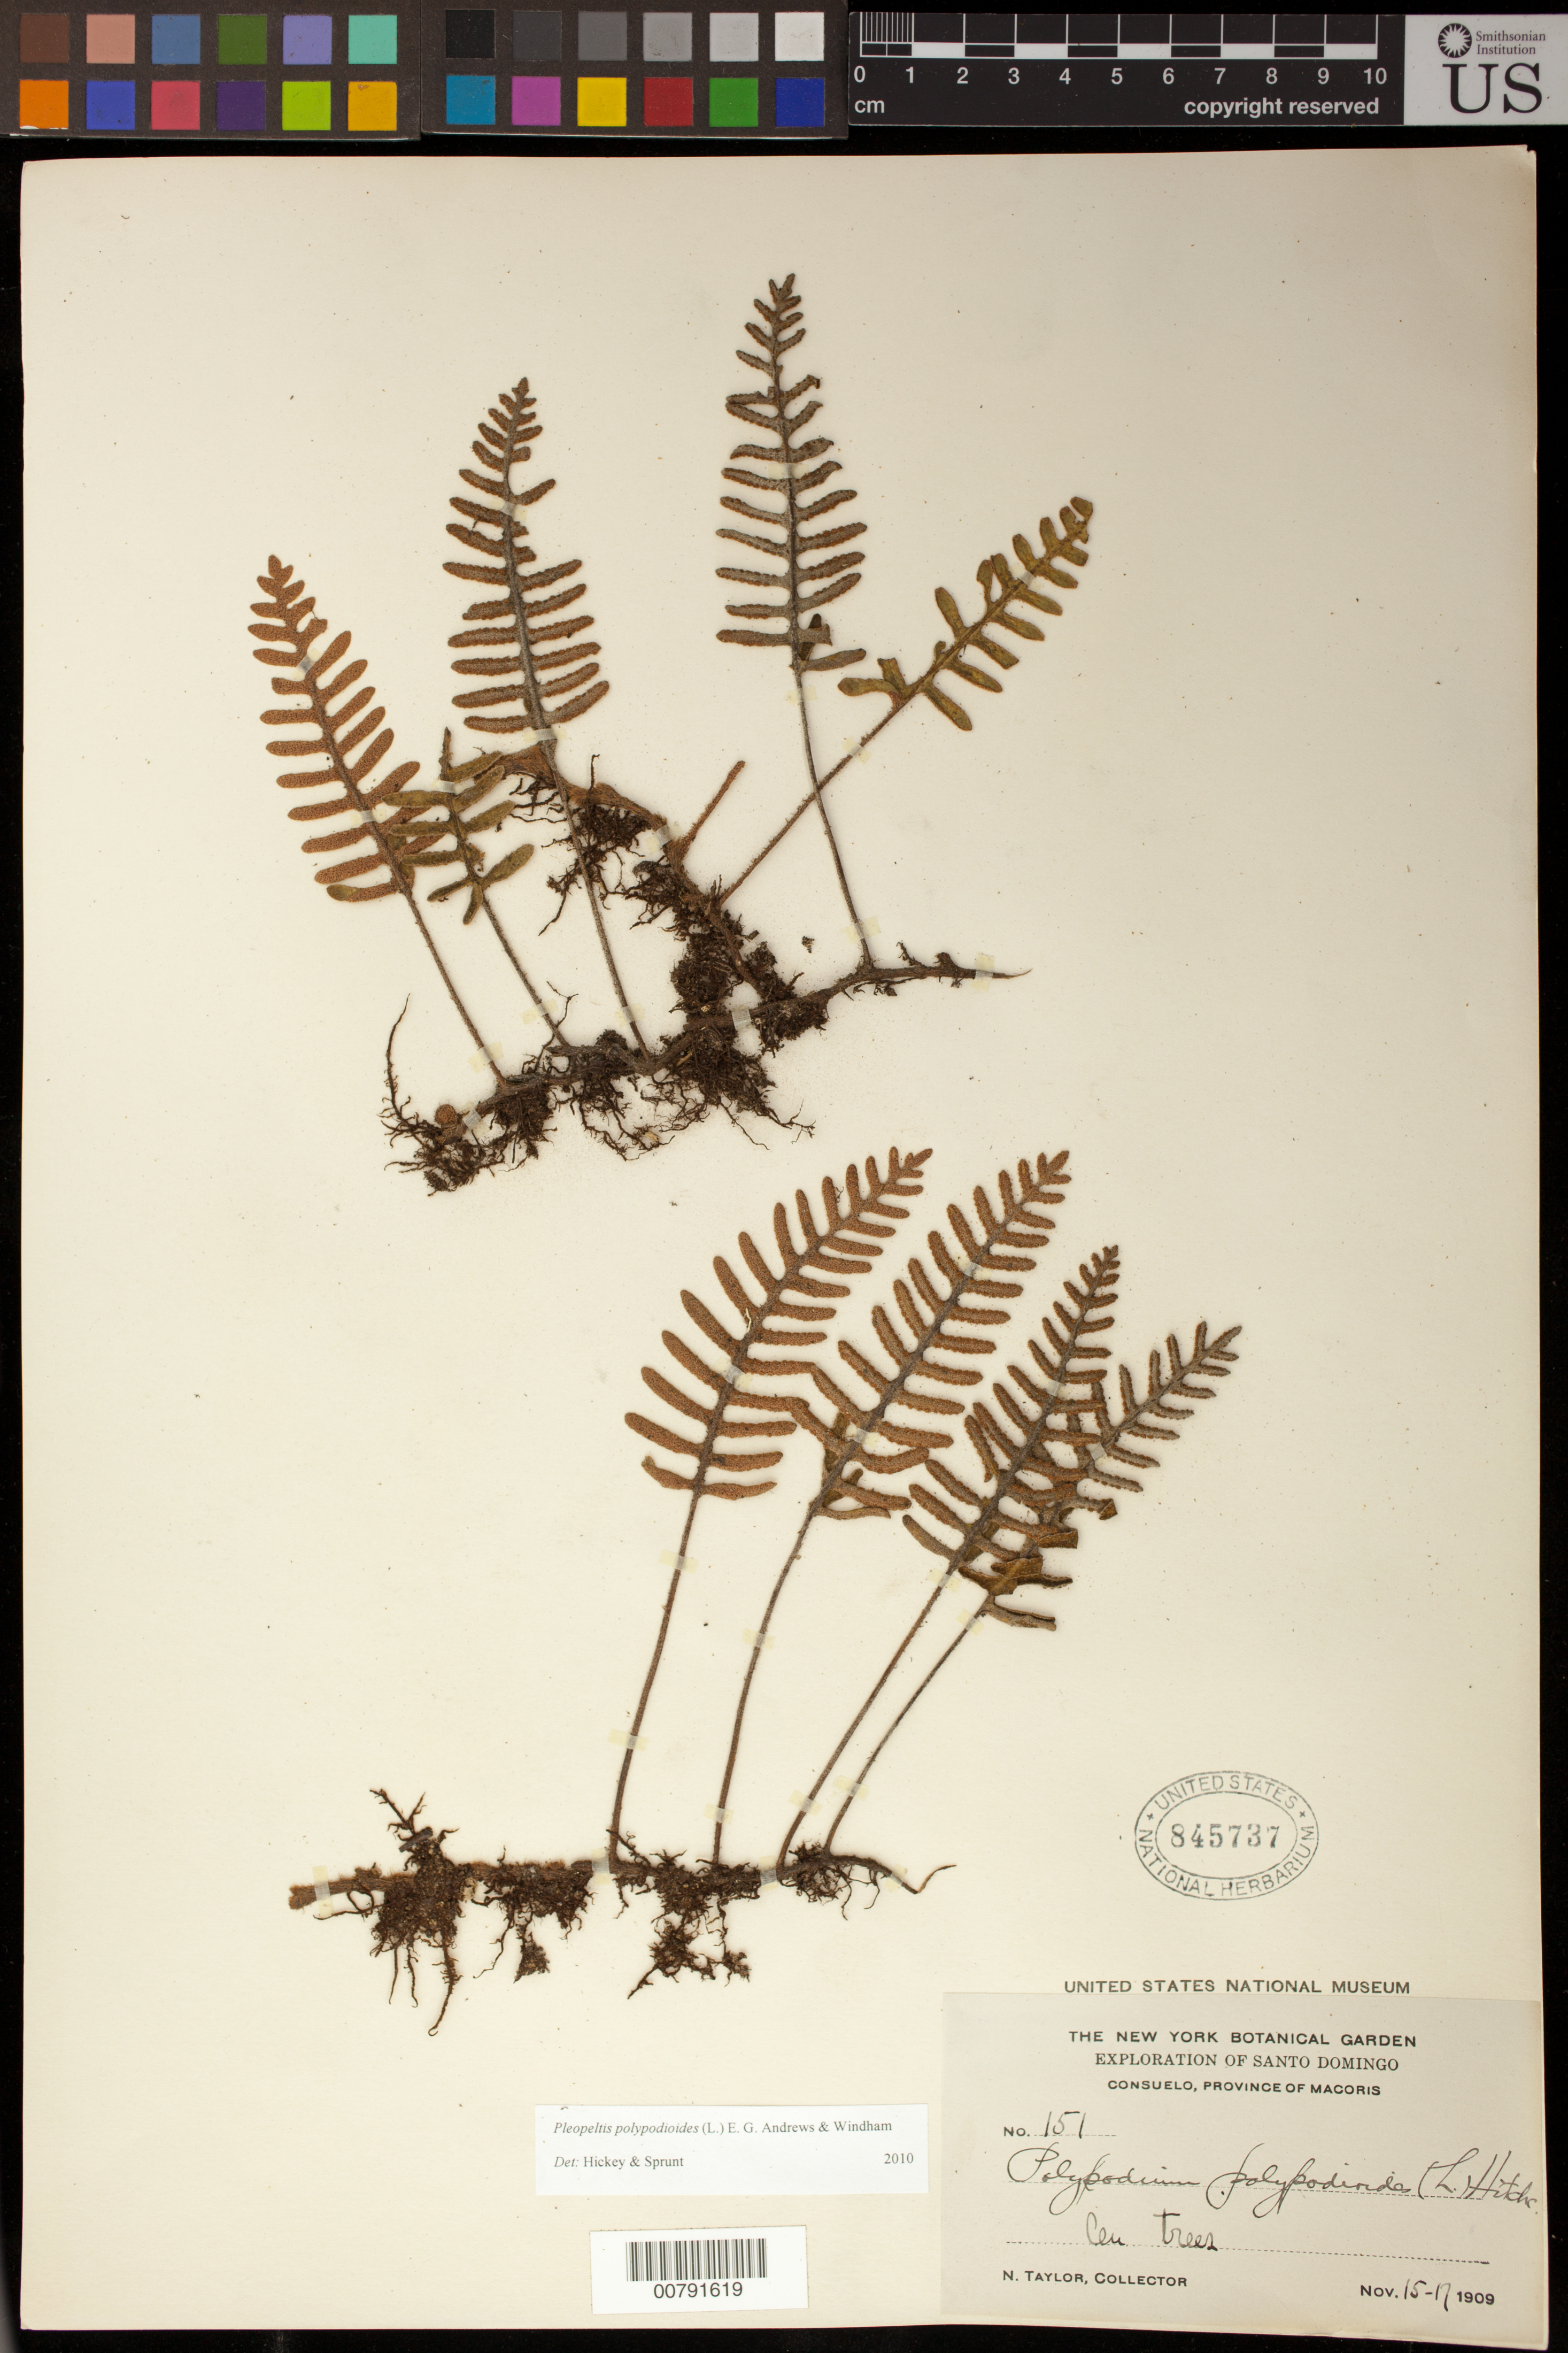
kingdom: Plantae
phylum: Tracheophyta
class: Polypodiopsida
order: Polypodiales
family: Polypodiaceae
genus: Pleopeltis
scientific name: Pleopeltis polypodioides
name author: (L.) E.G. Andrews & Windham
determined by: Hickey, R. J.; Sprunt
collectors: N. Taylor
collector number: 151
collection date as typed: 15 Nov 1909 17 Nov 1909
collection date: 1909-11-15/1909-11-17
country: Dominican Republic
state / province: Maria Trinidad Sanchez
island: Hispaniola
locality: Prov. Macoris, Consuelo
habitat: On trees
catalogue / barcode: US 845737